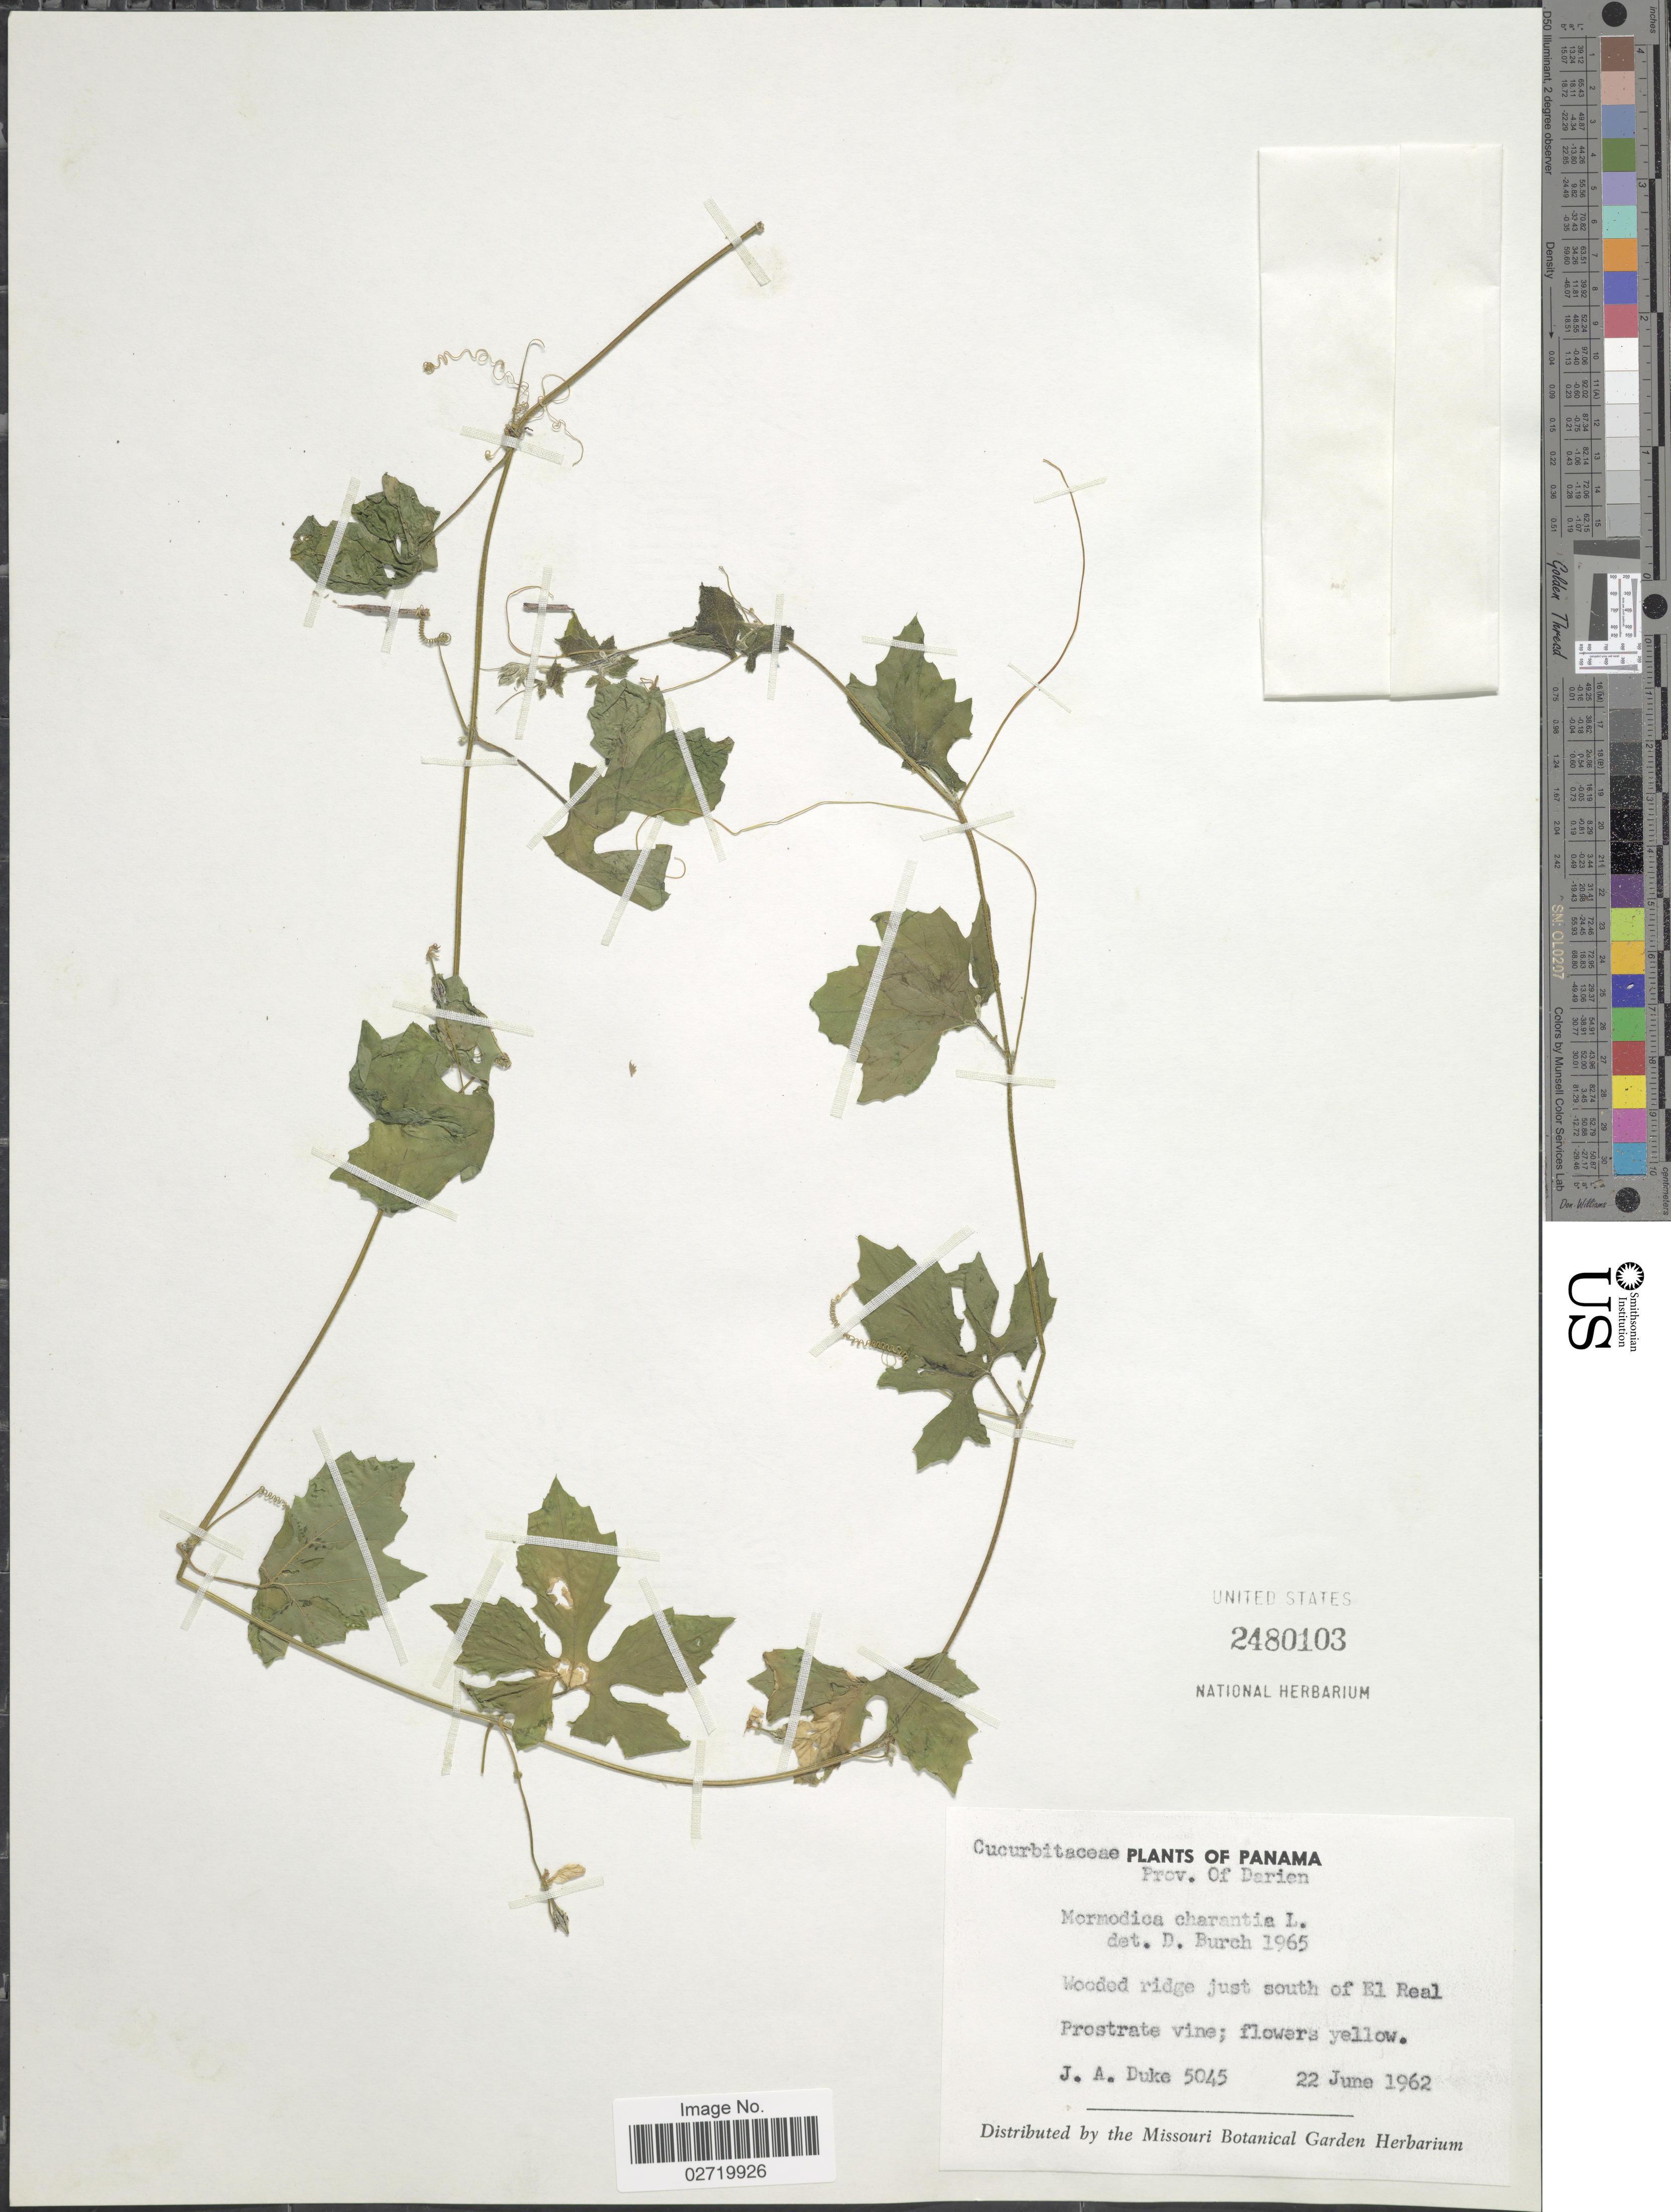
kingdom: Plantae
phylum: Tracheophyta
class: Magnoliopsida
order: Cucurbitales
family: Cucurbitaceae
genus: Momordica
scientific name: Momordica charantia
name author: L.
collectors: J. A. Duke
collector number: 5045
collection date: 1962-06-22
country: Panama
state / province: Darién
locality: Just south of El Real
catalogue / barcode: US 2480103